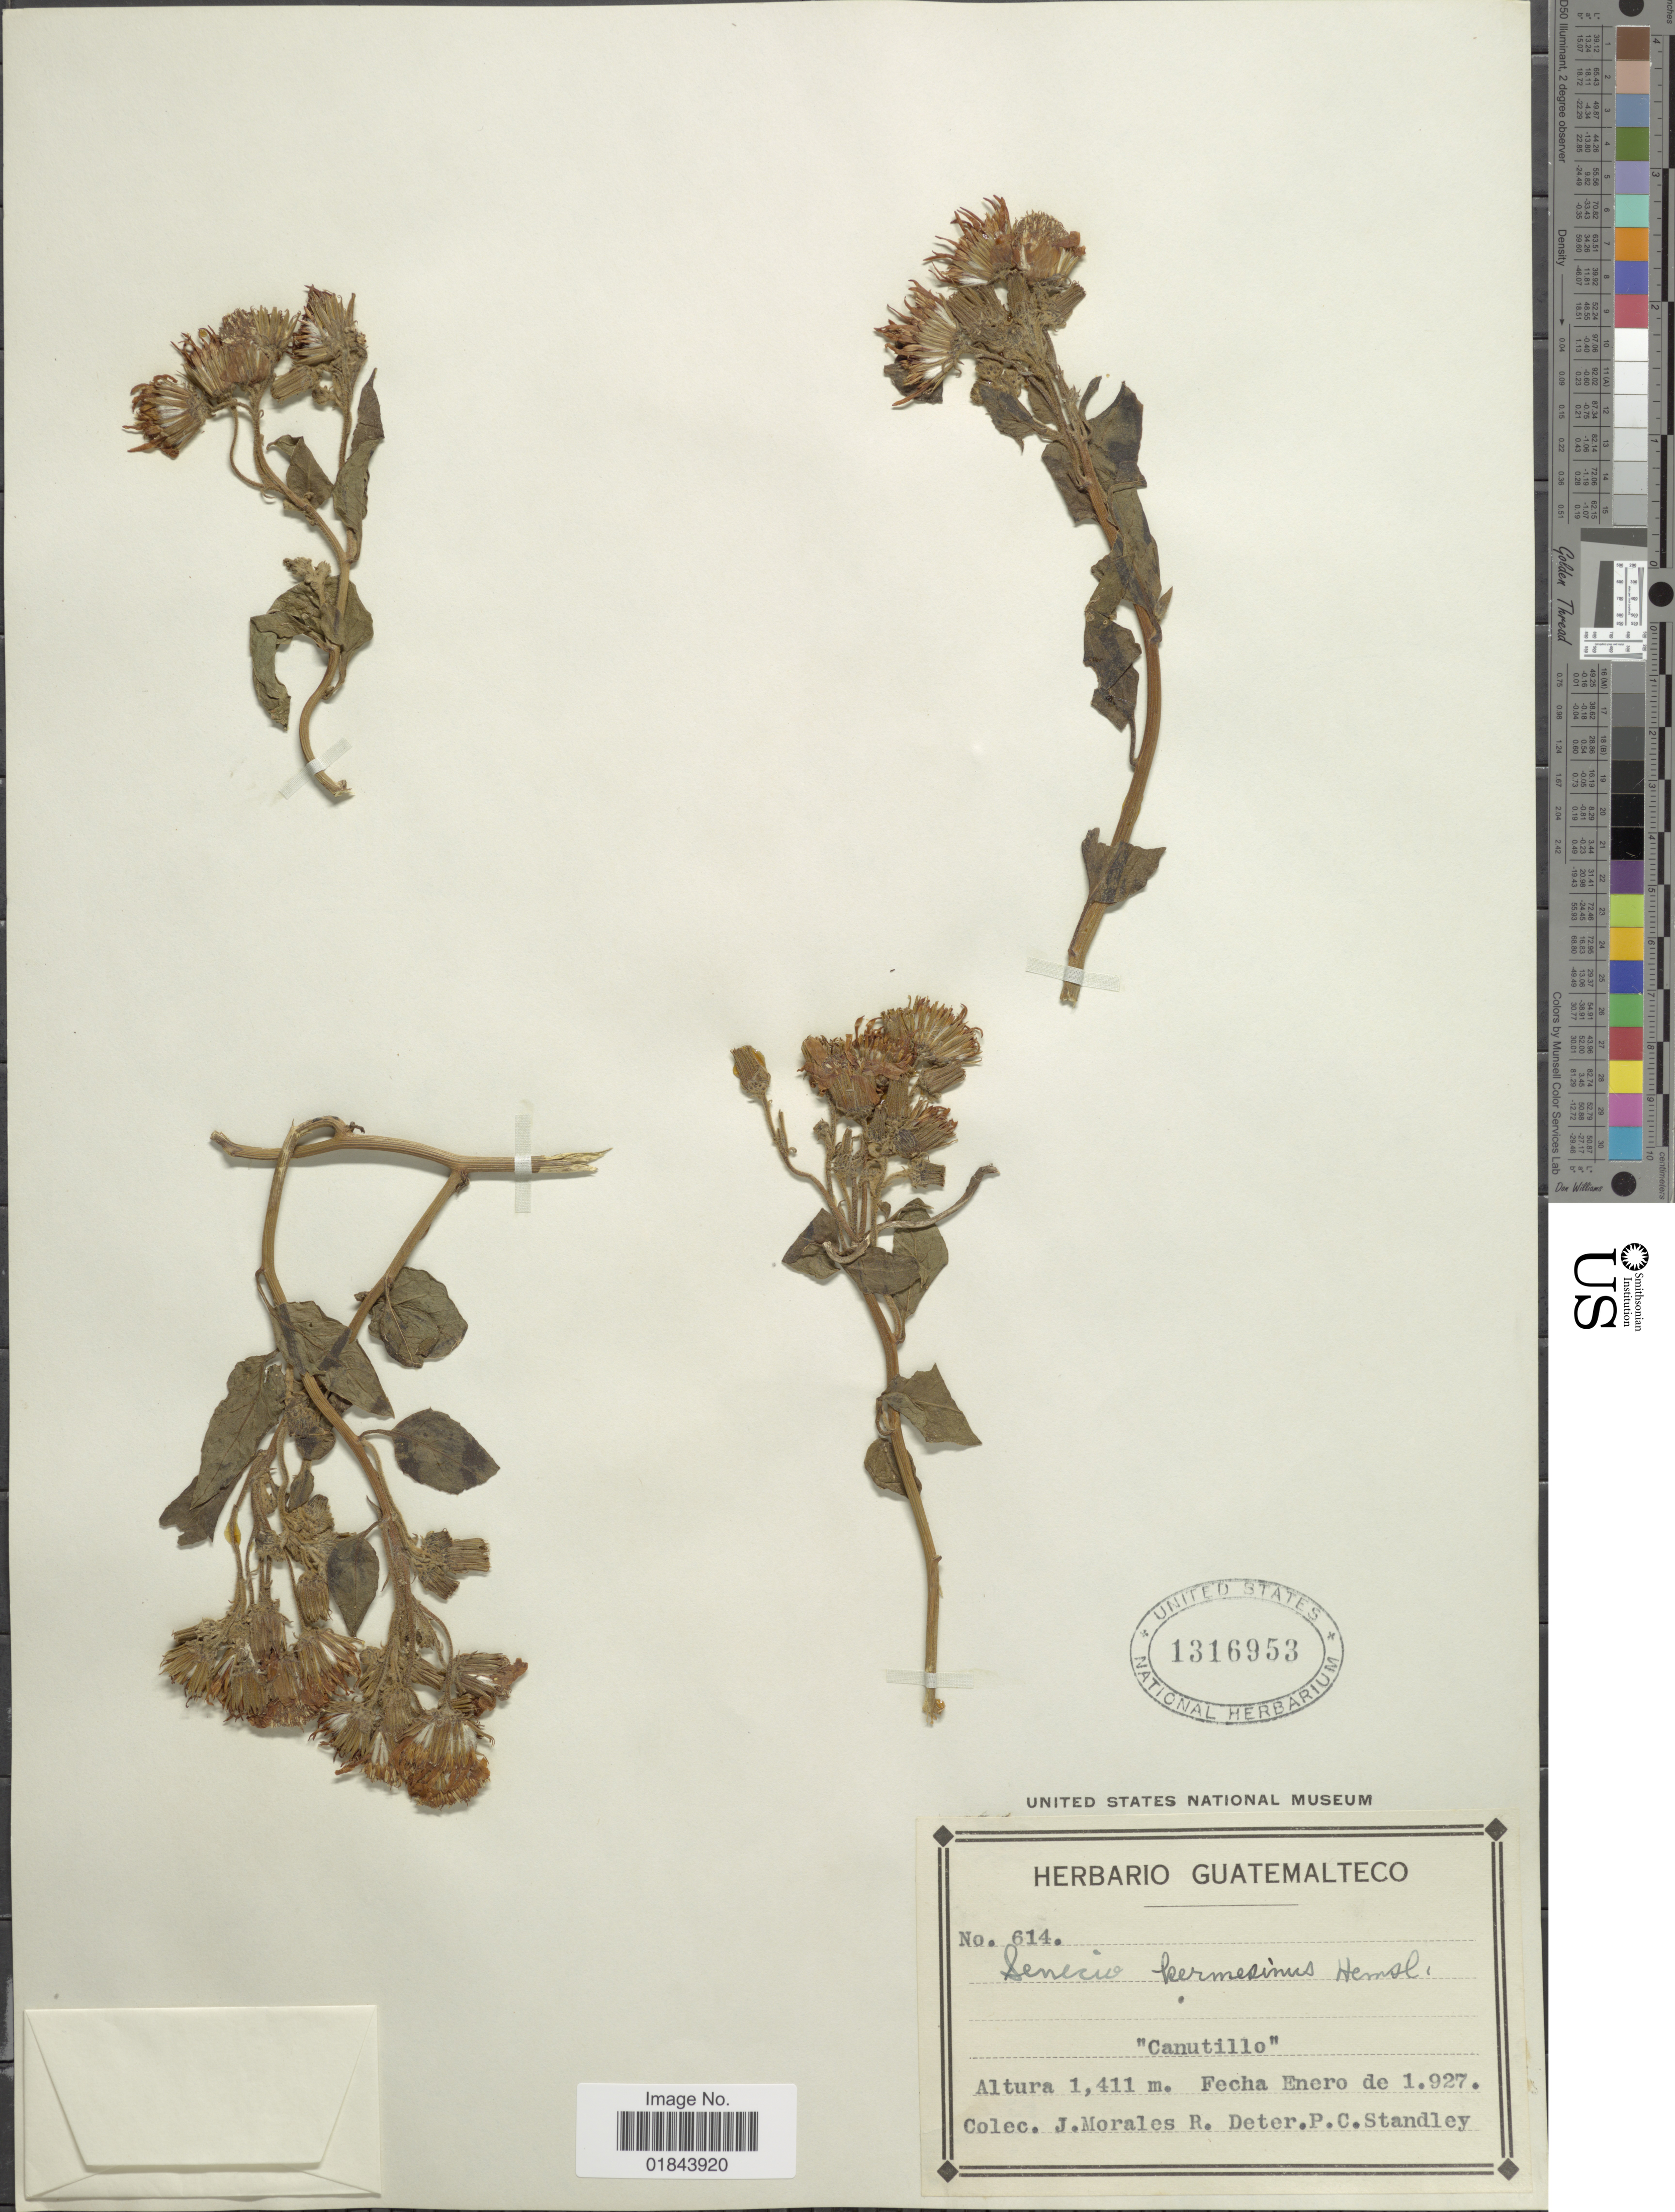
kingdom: Plantae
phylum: Tracheophyta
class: Magnoliopsida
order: Asterales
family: Asteraceae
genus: Pseudogynoxys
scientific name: Pseudogynoxys haenkei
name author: (DC.) Cabrera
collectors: J. Morales R.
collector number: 614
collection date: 1927-01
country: Guatemala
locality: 'Canutillo'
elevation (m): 1411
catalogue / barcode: US 1316953